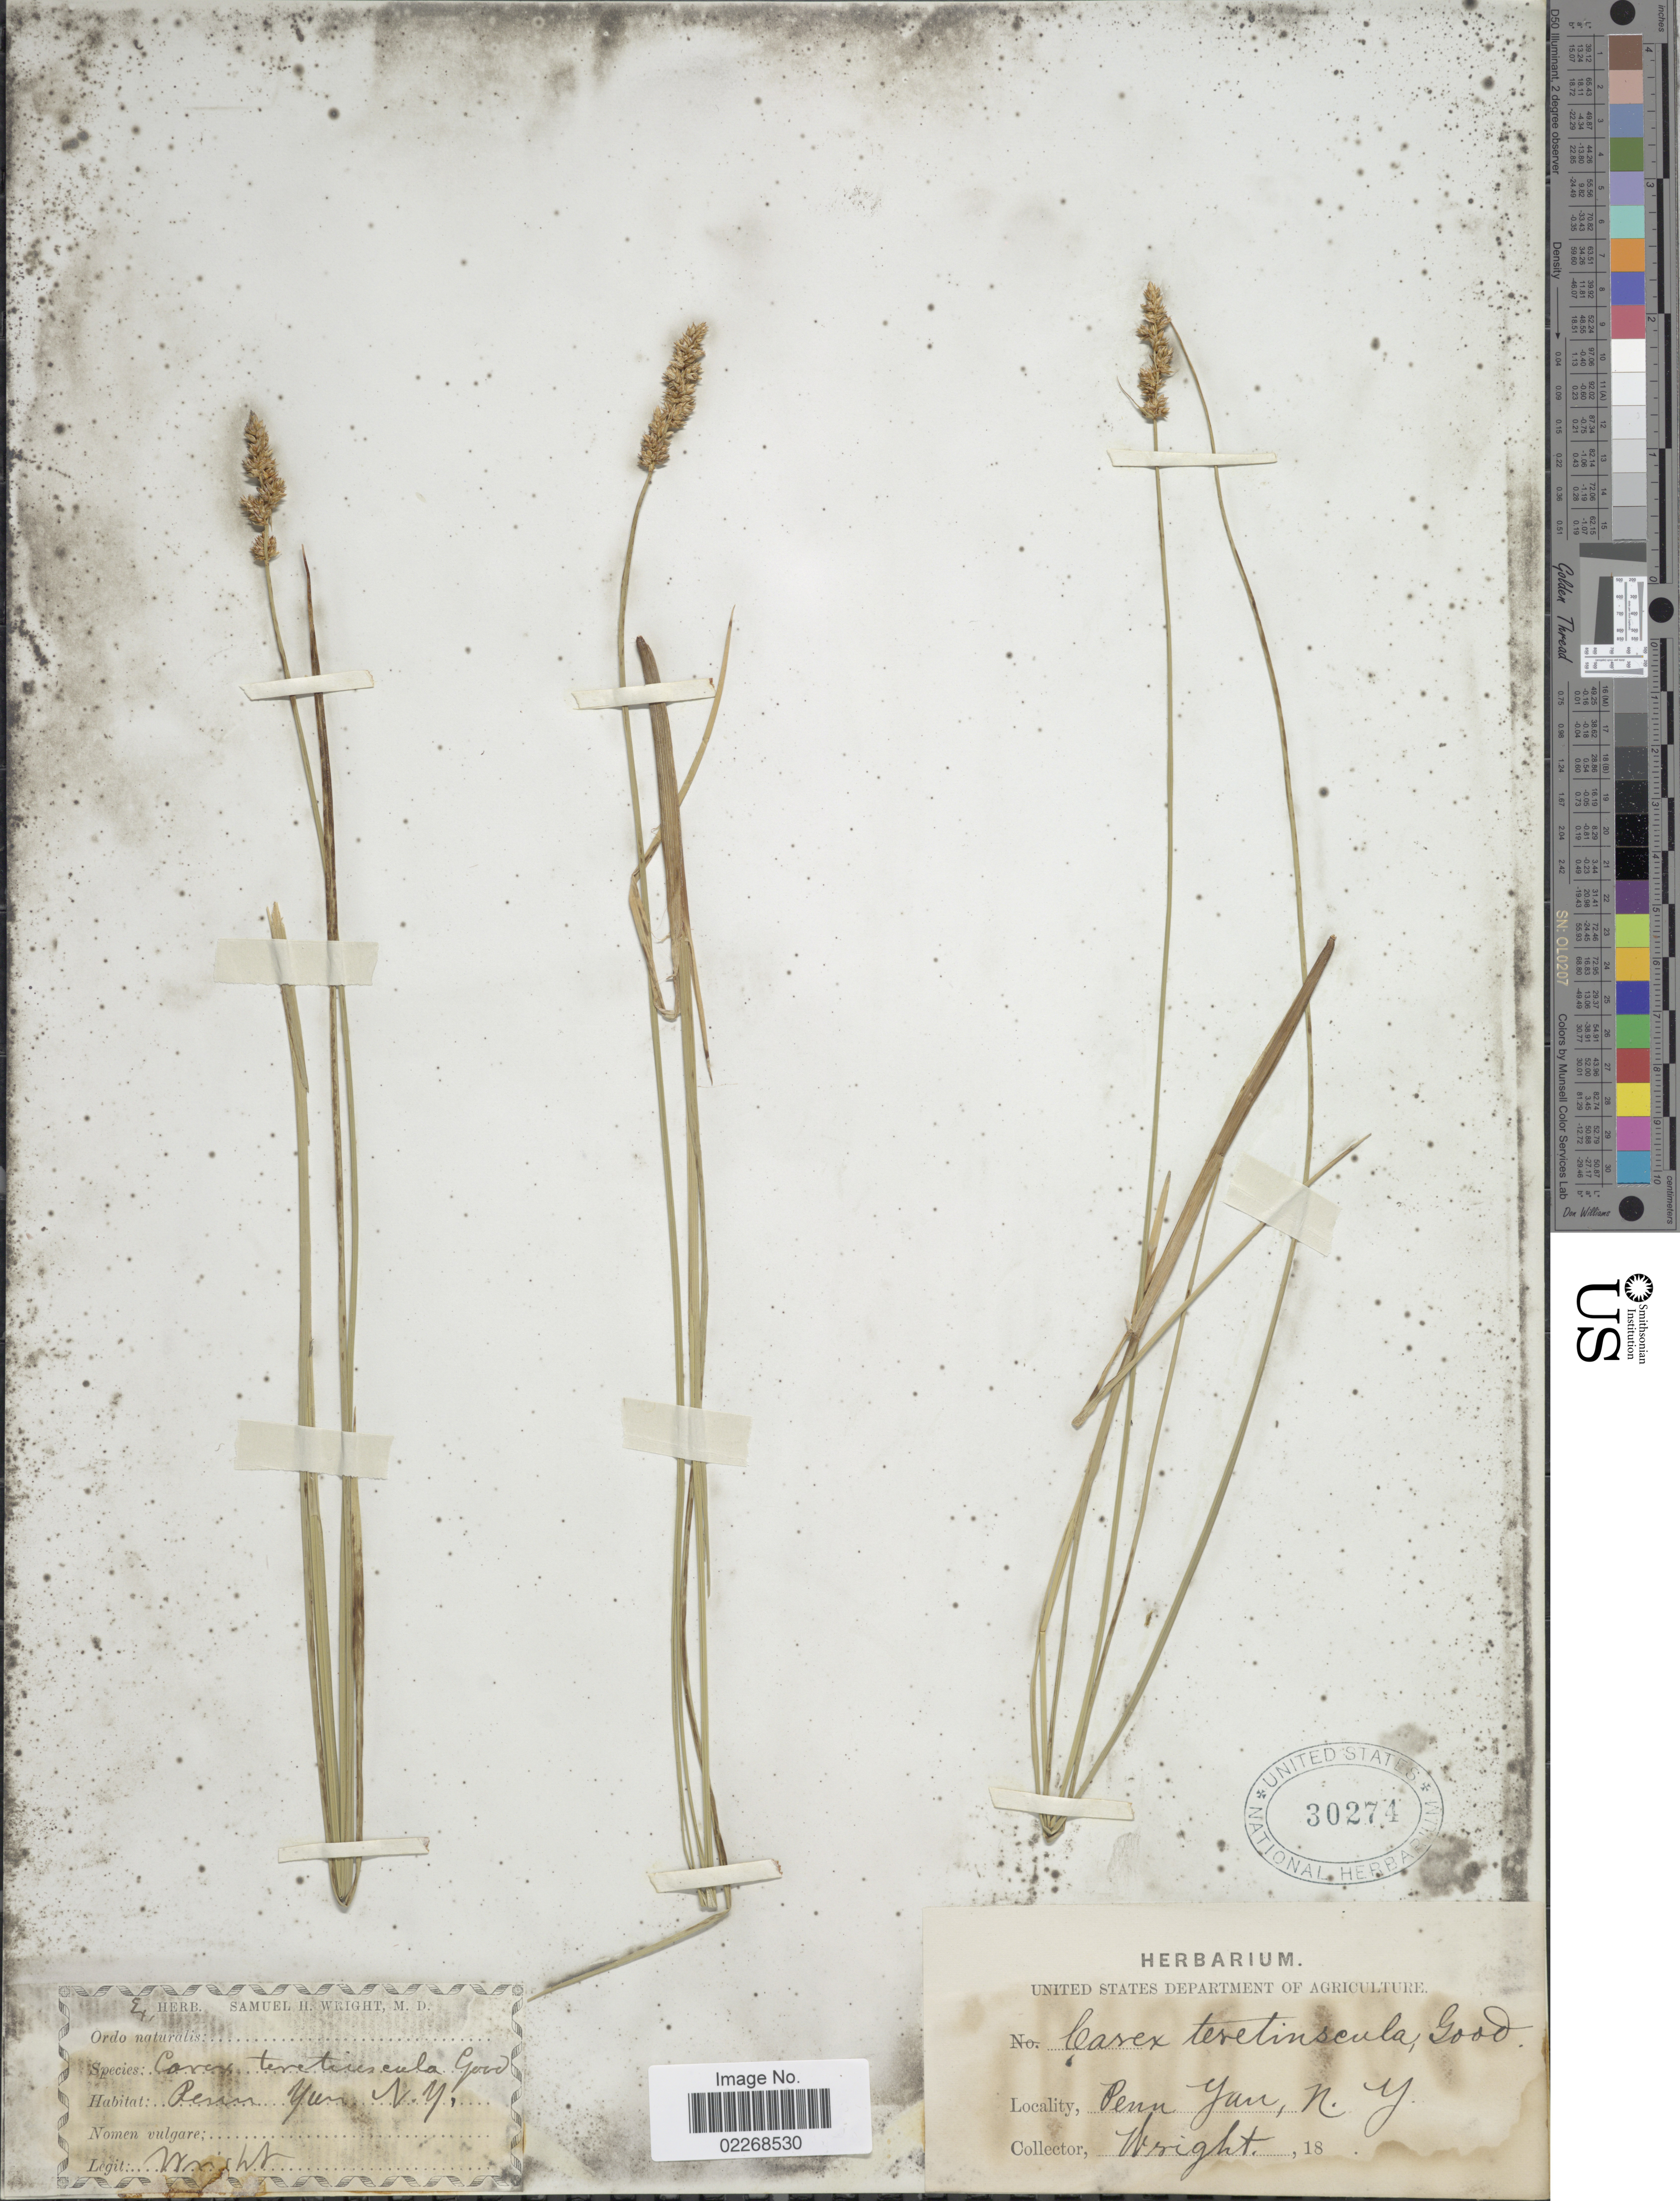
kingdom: Plantae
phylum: Tracheophyta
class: Liliopsida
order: Poales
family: Cyperaceae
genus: Carex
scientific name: Carex diandra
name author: Schrank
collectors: S. H. Wright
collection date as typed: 18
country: United States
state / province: New York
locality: Penn Yan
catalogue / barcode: US 30274